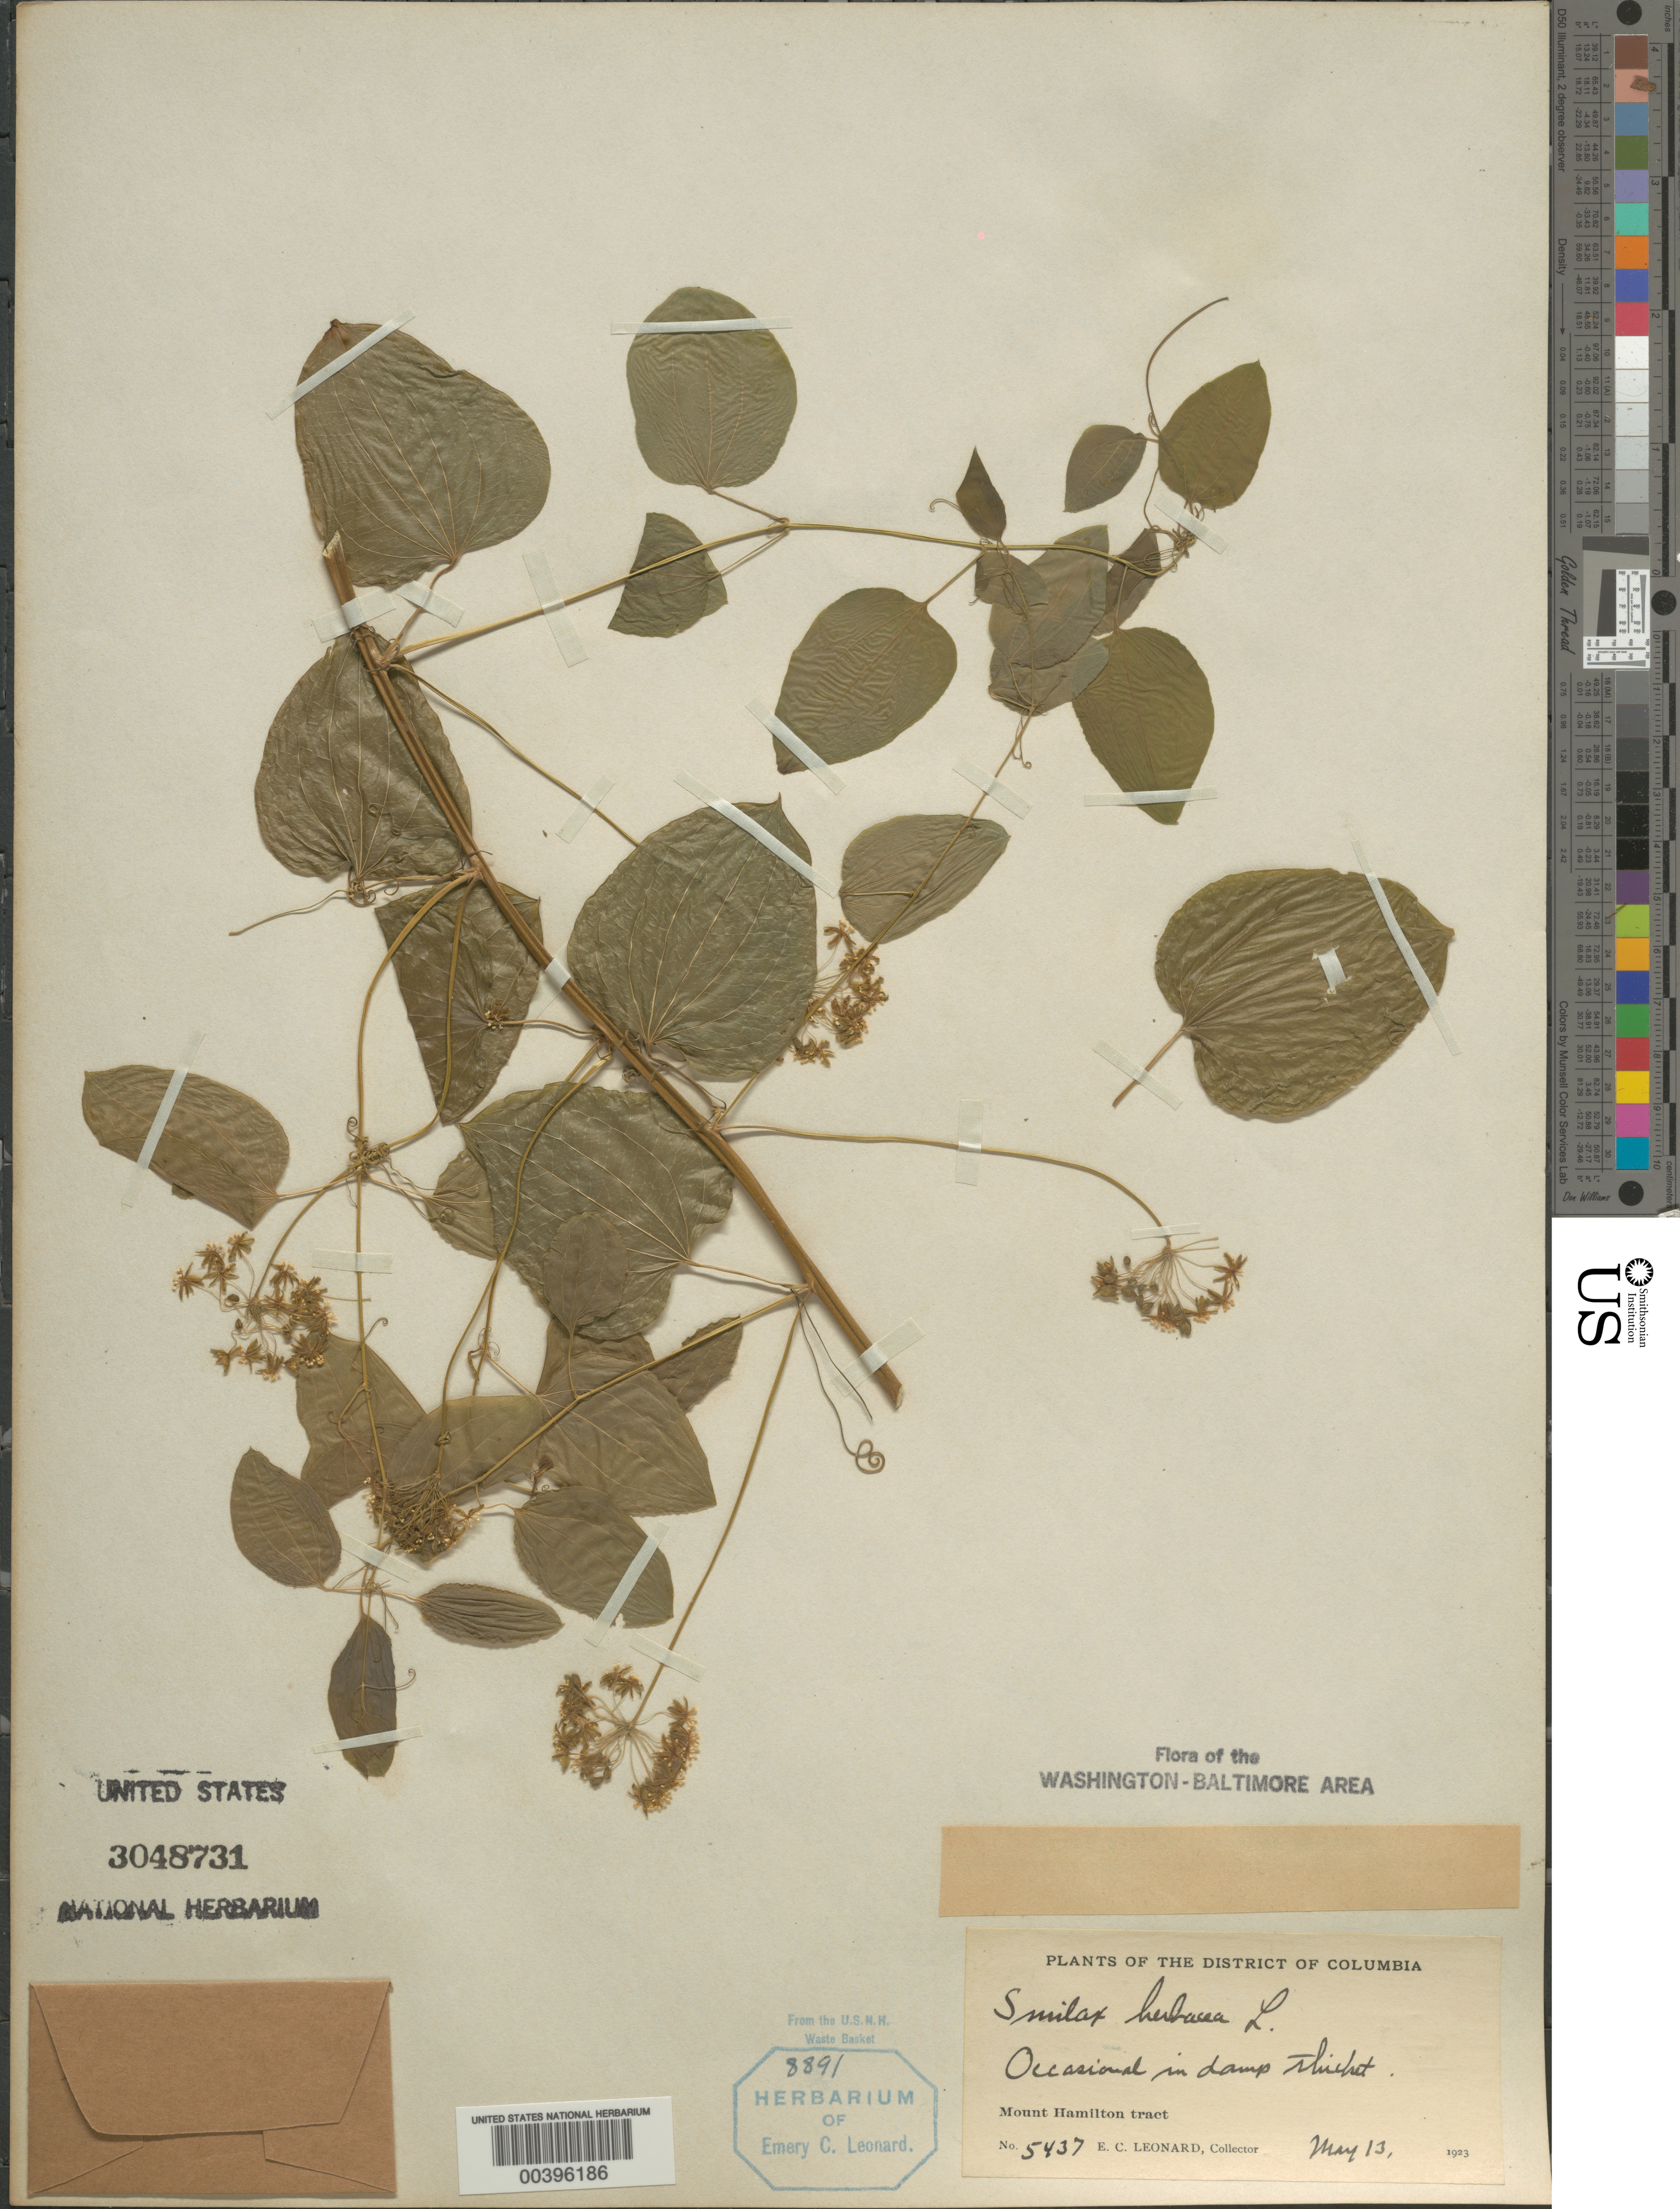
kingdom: Plantae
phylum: Tracheophyta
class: Liliopsida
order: Liliales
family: Smilacaceae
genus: Smilax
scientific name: Smilax herbacea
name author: L.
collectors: E. C. Leonard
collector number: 5437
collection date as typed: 13 May 1923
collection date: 1923-05-13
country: United States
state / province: District of Columbia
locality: Mount Hamilton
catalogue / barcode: US 3048731